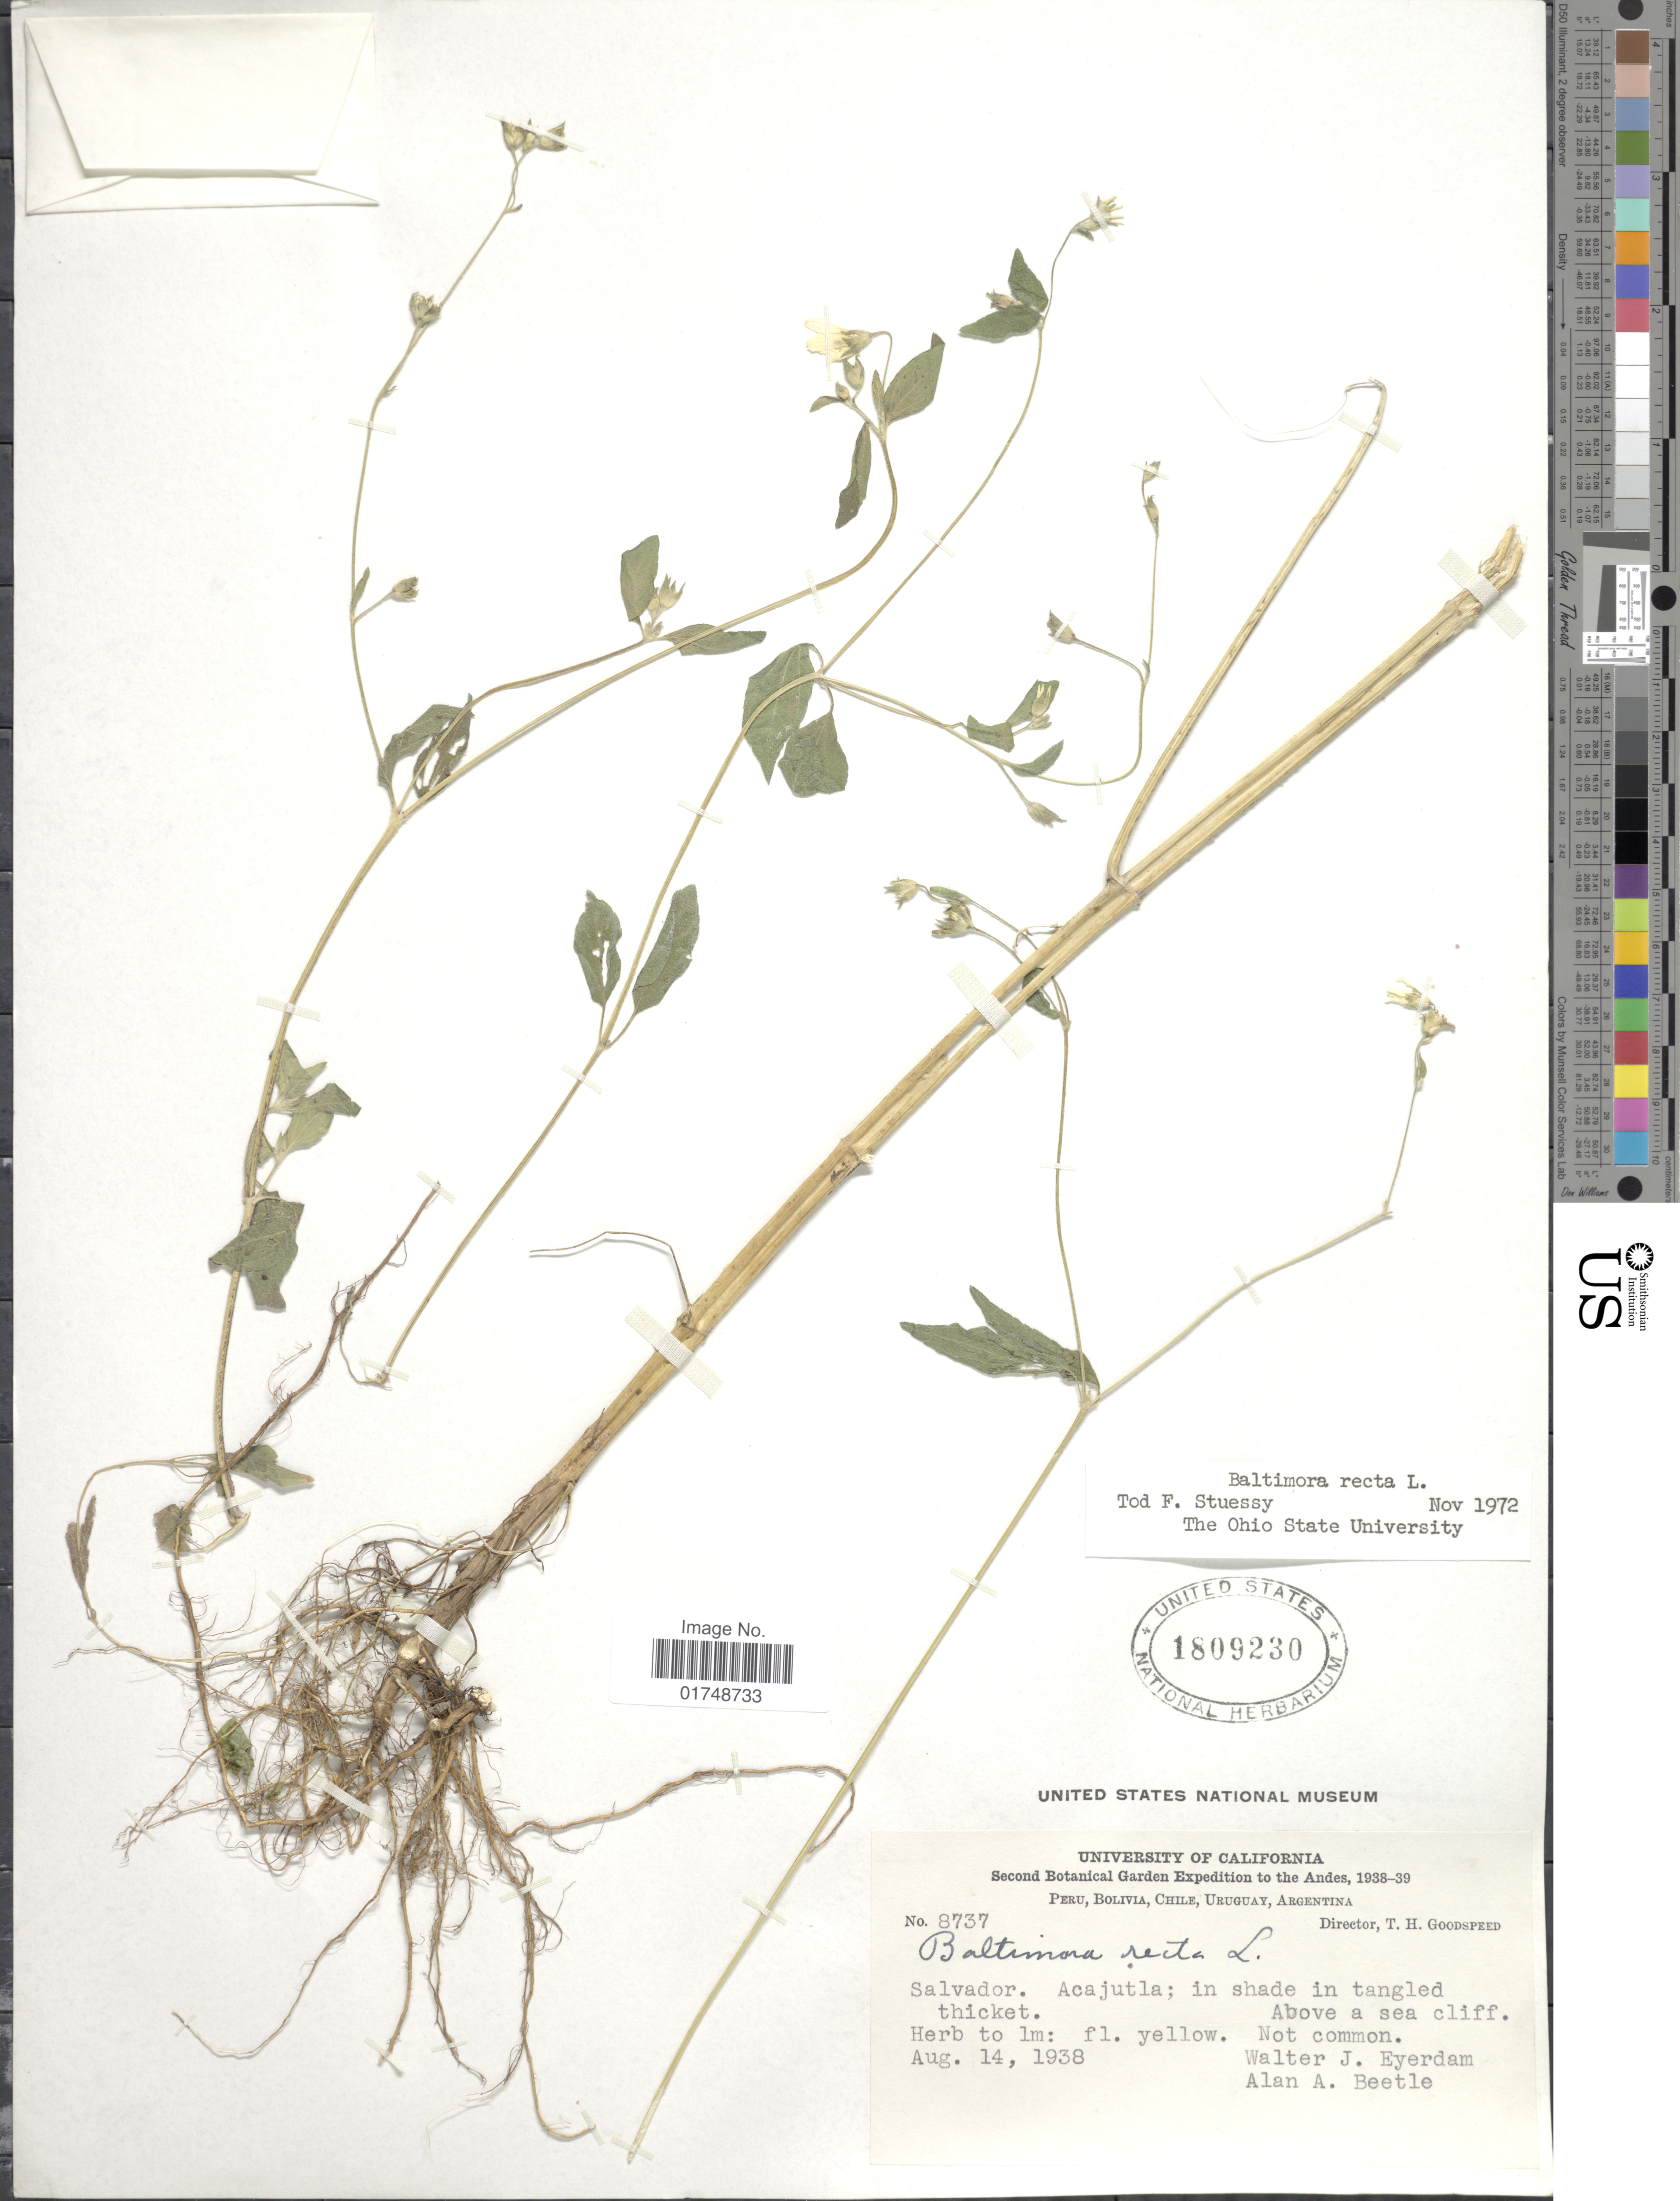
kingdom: Plantae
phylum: Tracheophyta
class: Magnoliopsida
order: Asterales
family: Asteraceae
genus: Baltimora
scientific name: Baltimora recta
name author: L.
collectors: W. J. Eyerdam & A. A. Beetle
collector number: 8737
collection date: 1938-08-14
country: El Salvador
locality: Salvador. Acajutla; in shade in tangled thicket. Above a sea cliff.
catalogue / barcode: US 1809230